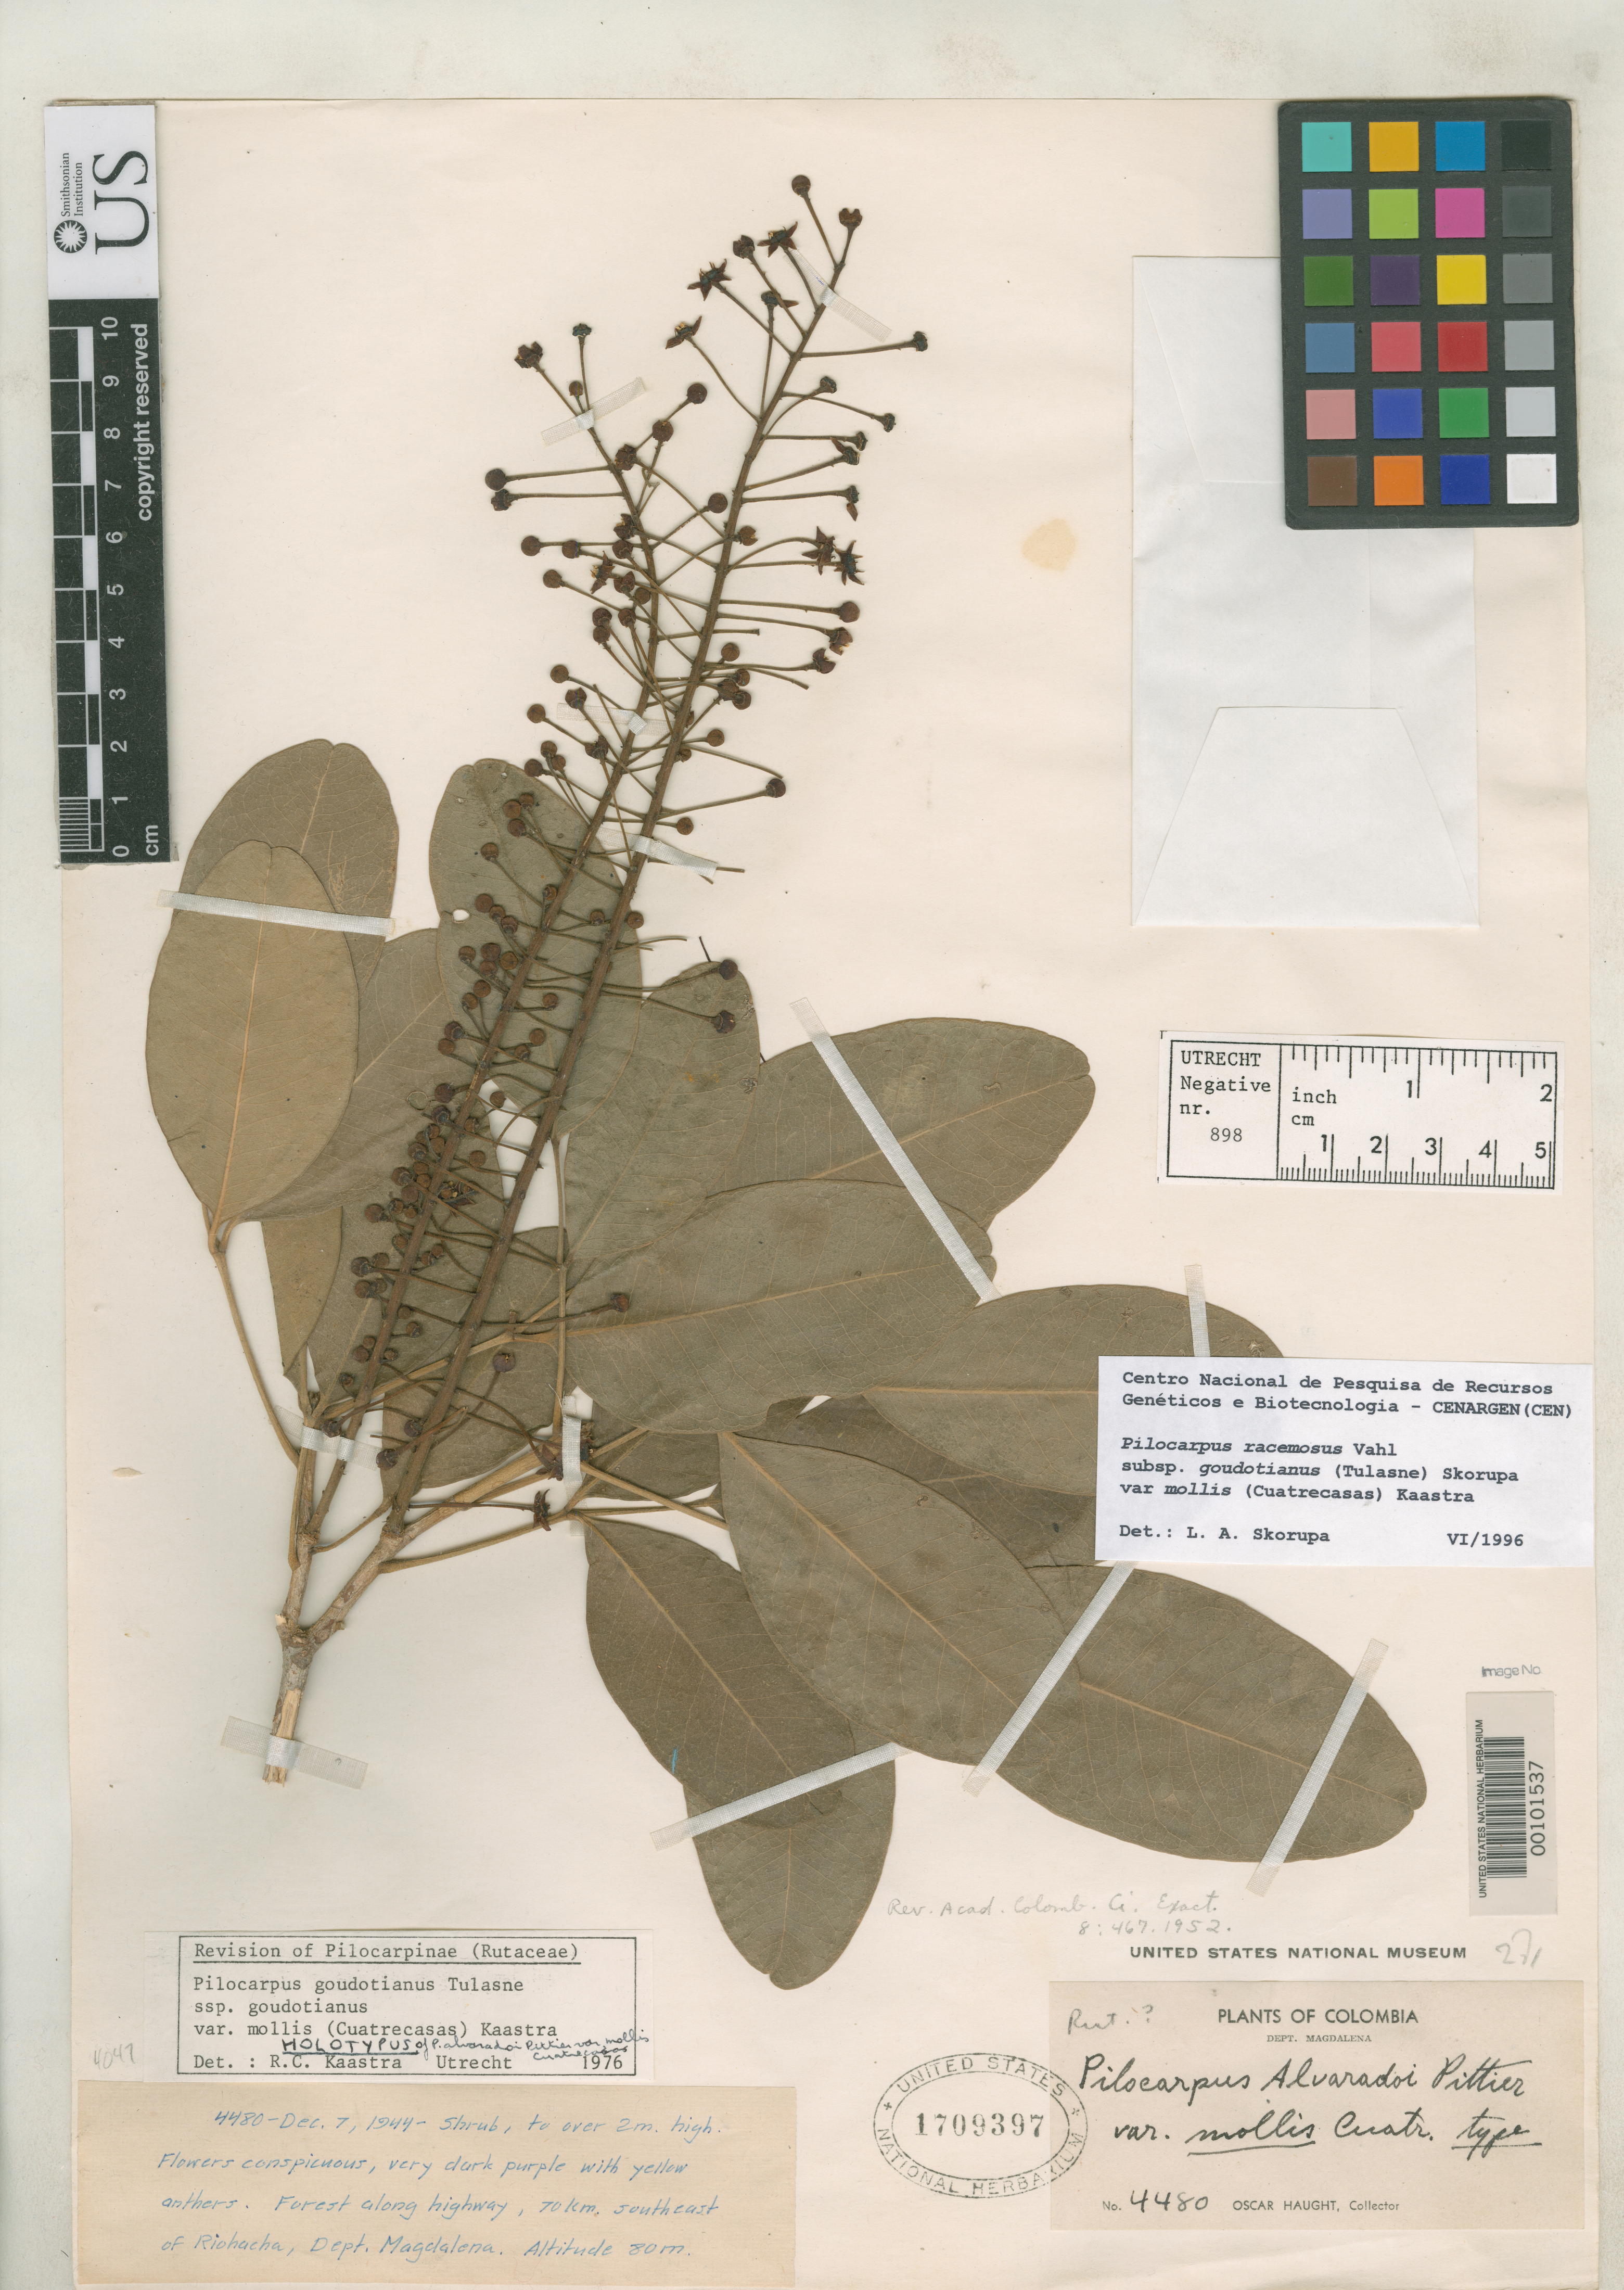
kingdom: Plantae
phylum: Tracheophyta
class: Magnoliopsida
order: Sapindales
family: Rutaceae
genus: Pilocarpus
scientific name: Pilocarpus alvaradoi var. mollis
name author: Cuatrec.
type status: Holotype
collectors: O. L. Haught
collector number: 4480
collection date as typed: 07 Dec 1944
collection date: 1944-12-07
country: Colombia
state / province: Magdalena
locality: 70 km. SE of Rio Hacha.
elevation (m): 80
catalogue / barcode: US 1709397